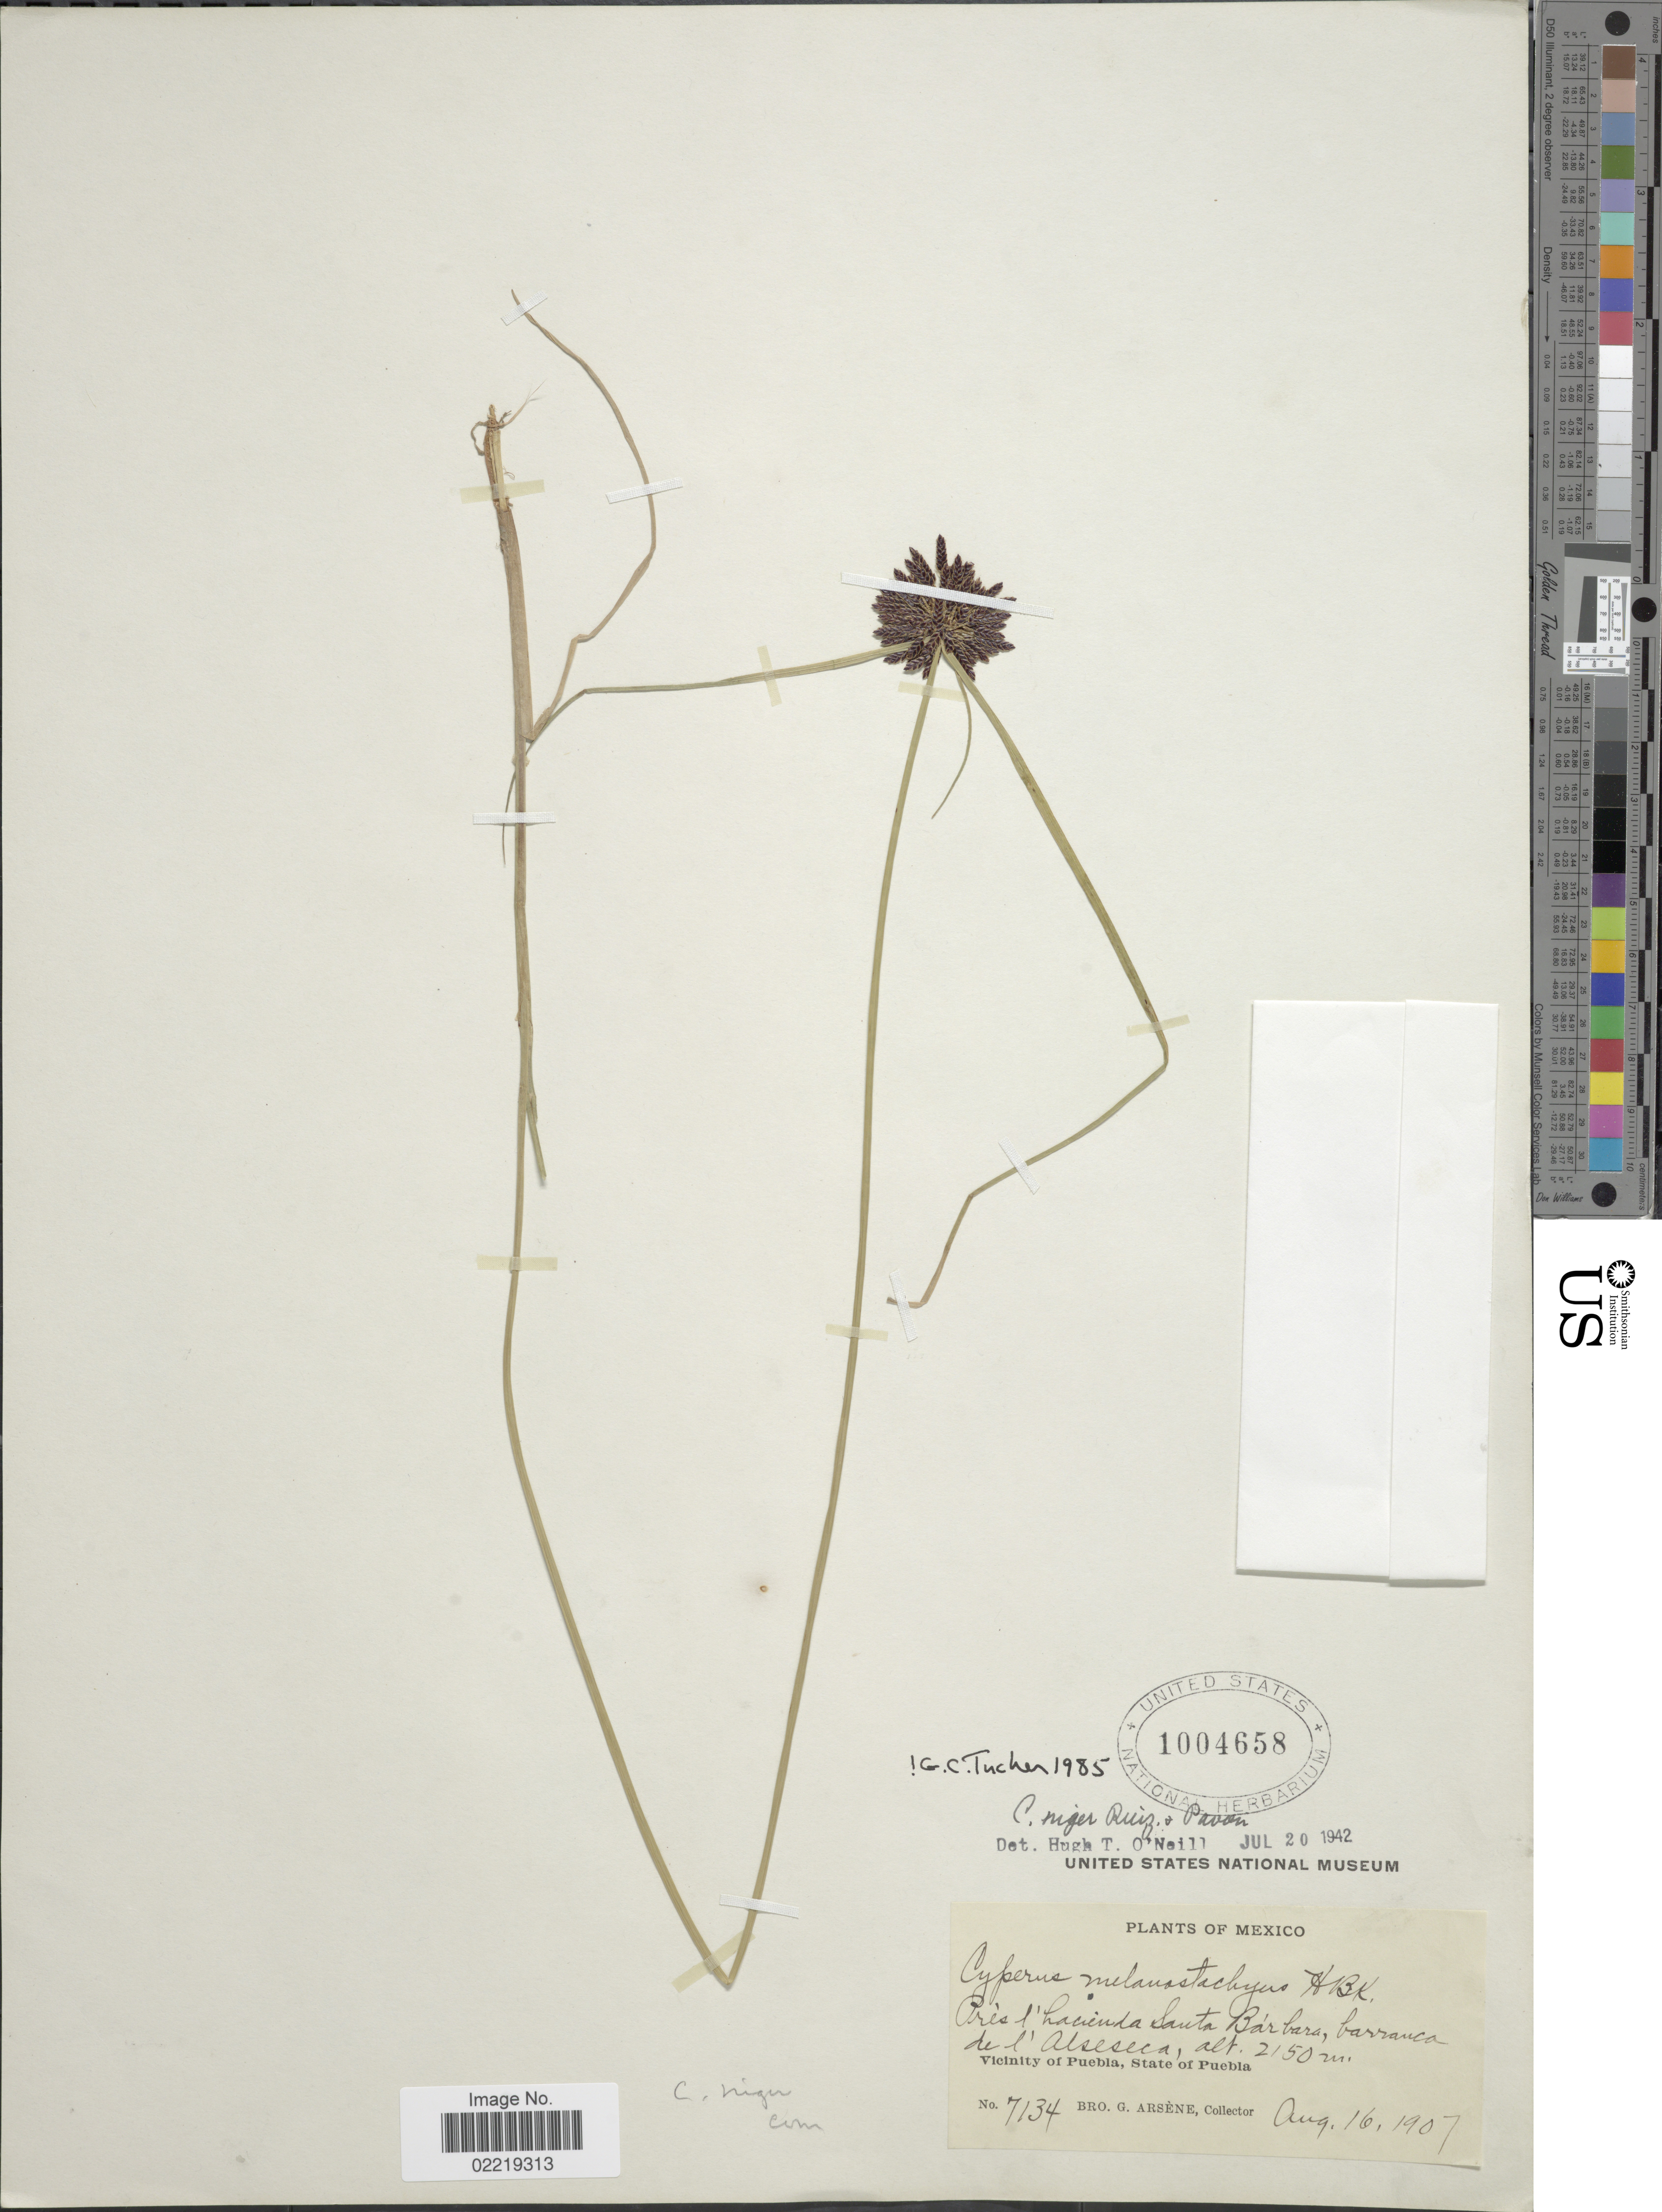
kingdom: Plantae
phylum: Tracheophyta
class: Liliopsida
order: Poales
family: Cyperaceae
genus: Cyperus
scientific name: Cyperus niger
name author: Ruiz & Pav.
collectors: Bro. G. Arsène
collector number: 7134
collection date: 1907-08-16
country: Mexico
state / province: Puebla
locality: Pres l' hacienda Santa Barbara, barranca de l' Alseseca, Vicinity of Puebla, State of Puebla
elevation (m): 2150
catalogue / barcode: US 1004658